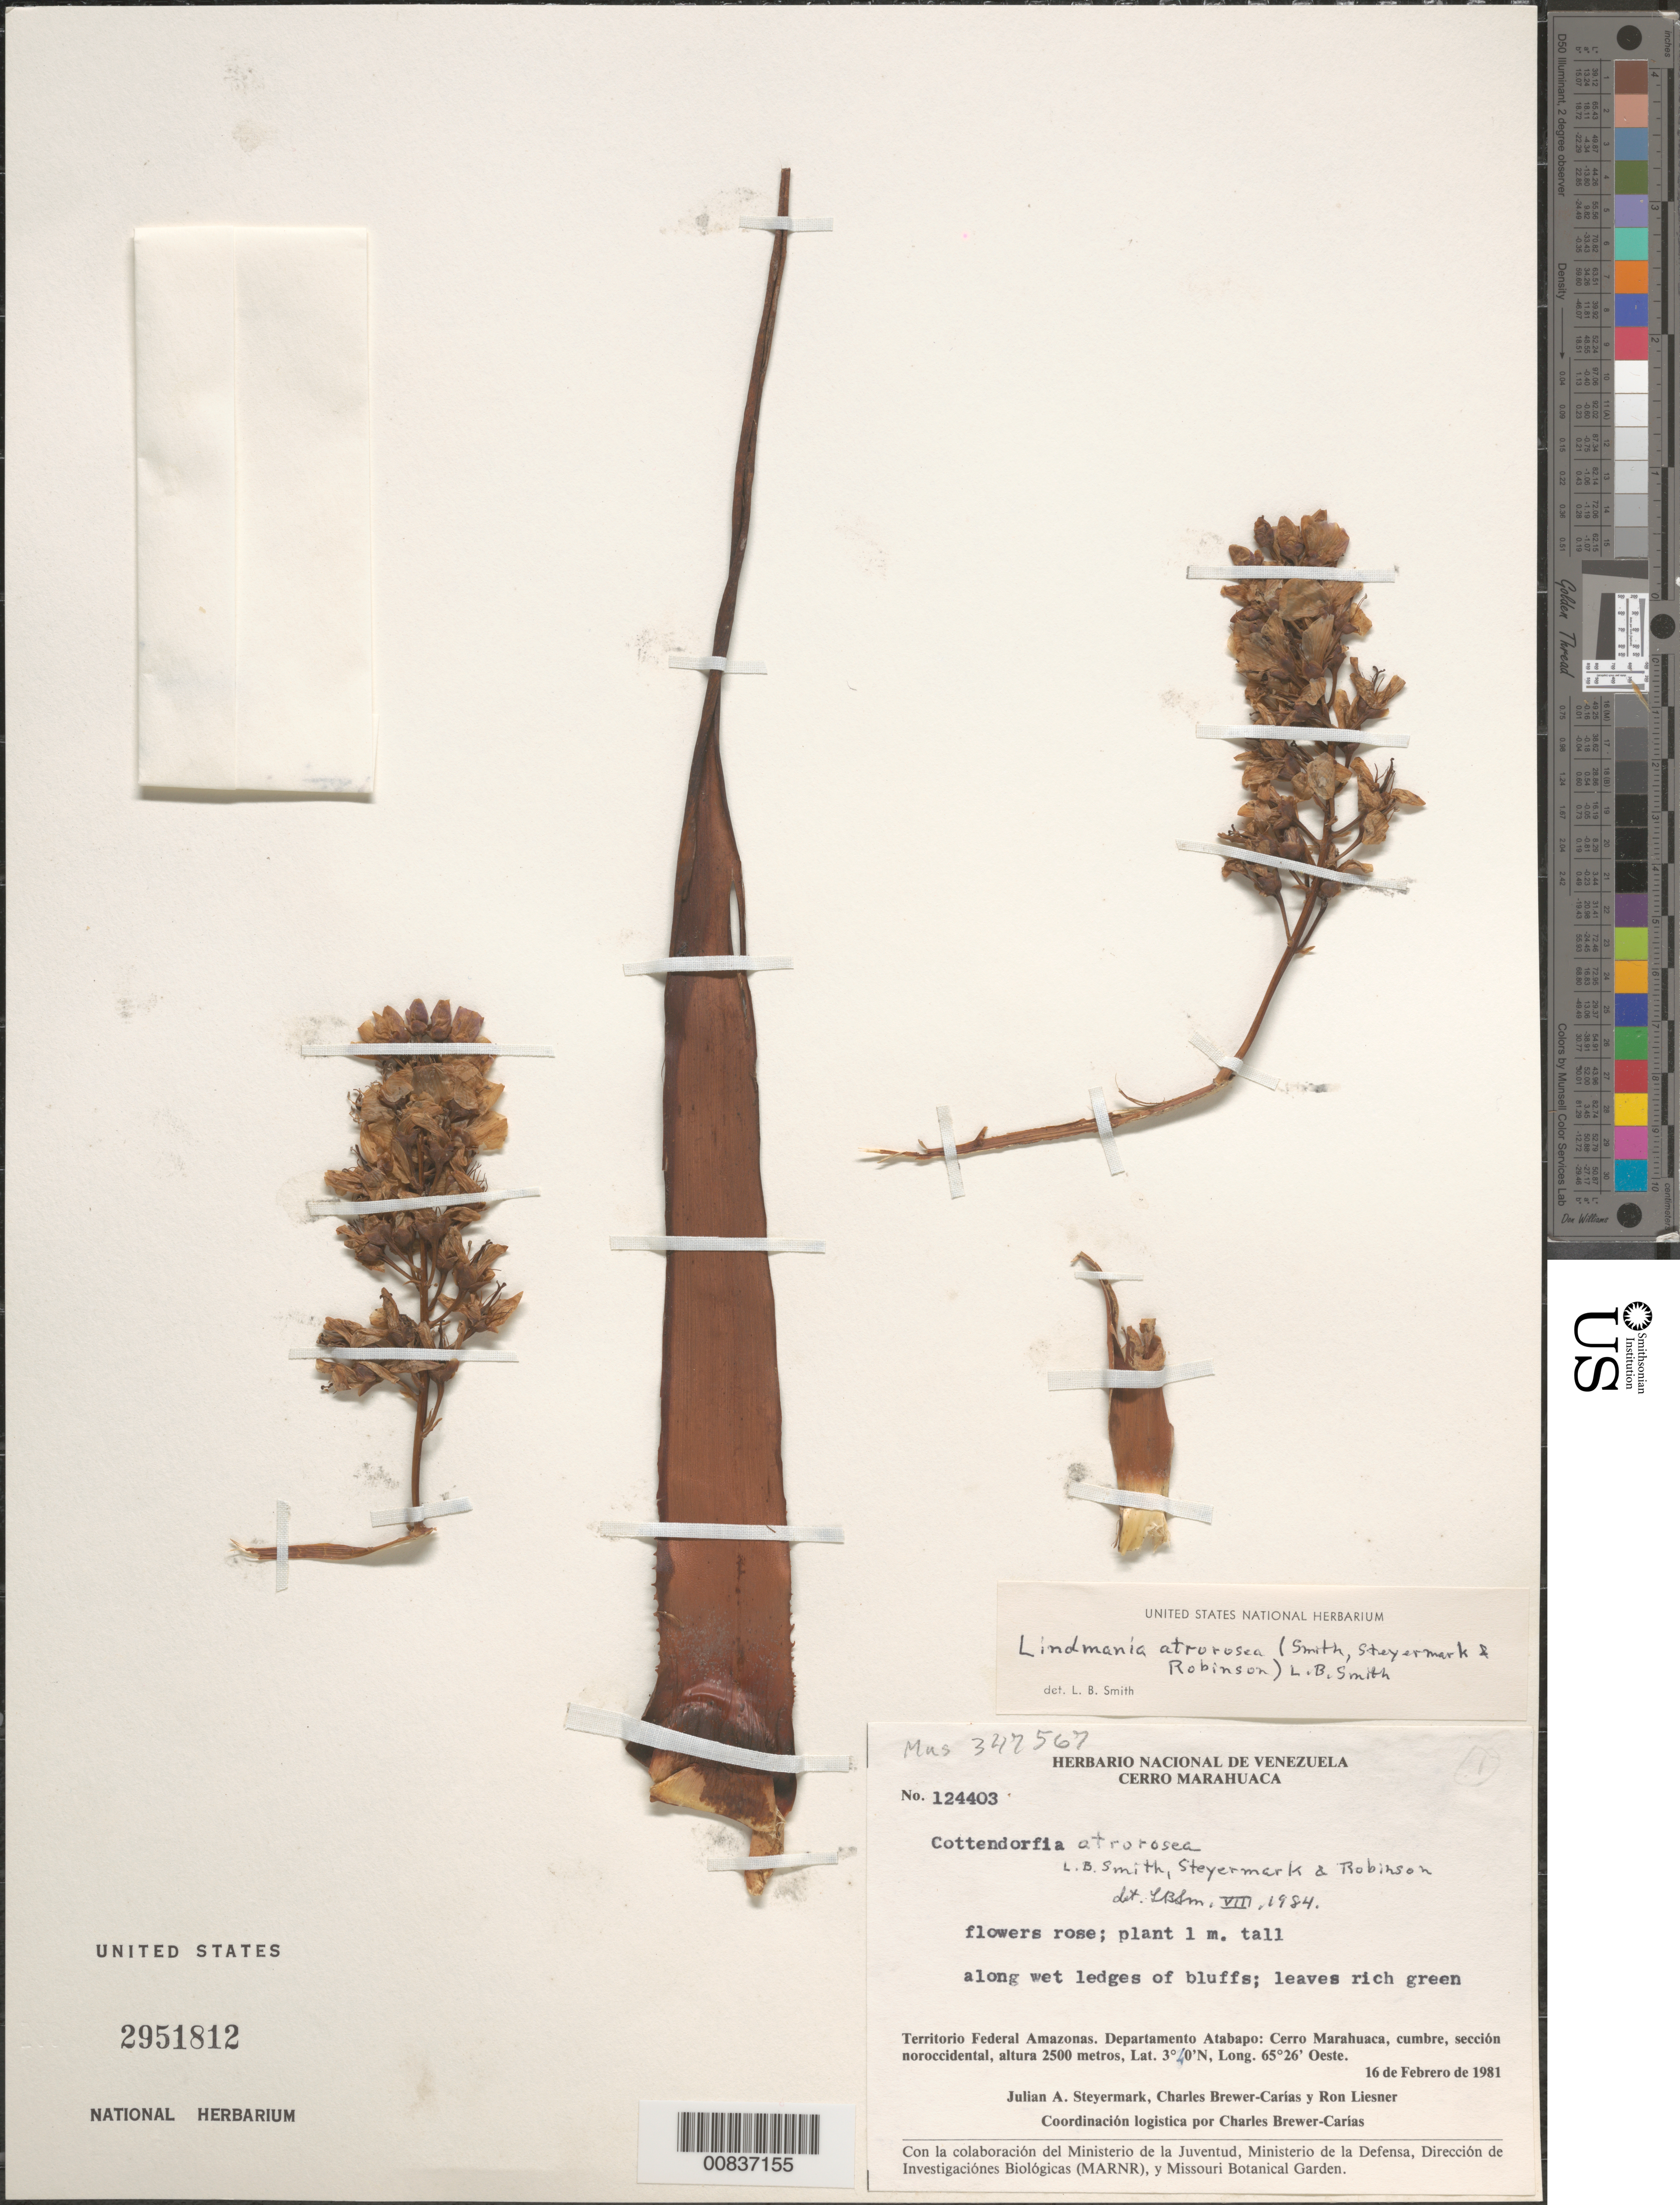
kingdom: Plantae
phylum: Tracheophyta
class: Liliopsida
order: Poales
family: Bromeliaceae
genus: Lindmania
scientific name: Lindmania atrorosea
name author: (L.B. Sm. et al.) L.B. Sm.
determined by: Smith, Lyman B., (US), NMNH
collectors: J. Steyermark, C. Brewer-Carias & R. L. Liesner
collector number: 124403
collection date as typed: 16-Feb-81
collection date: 1981-02-16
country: Venezuela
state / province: Amazonas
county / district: Atabapo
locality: Cerro Marahuaca, cumbre, seccion NO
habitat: Along wet ledges of bluffs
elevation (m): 2500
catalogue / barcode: US 2951812